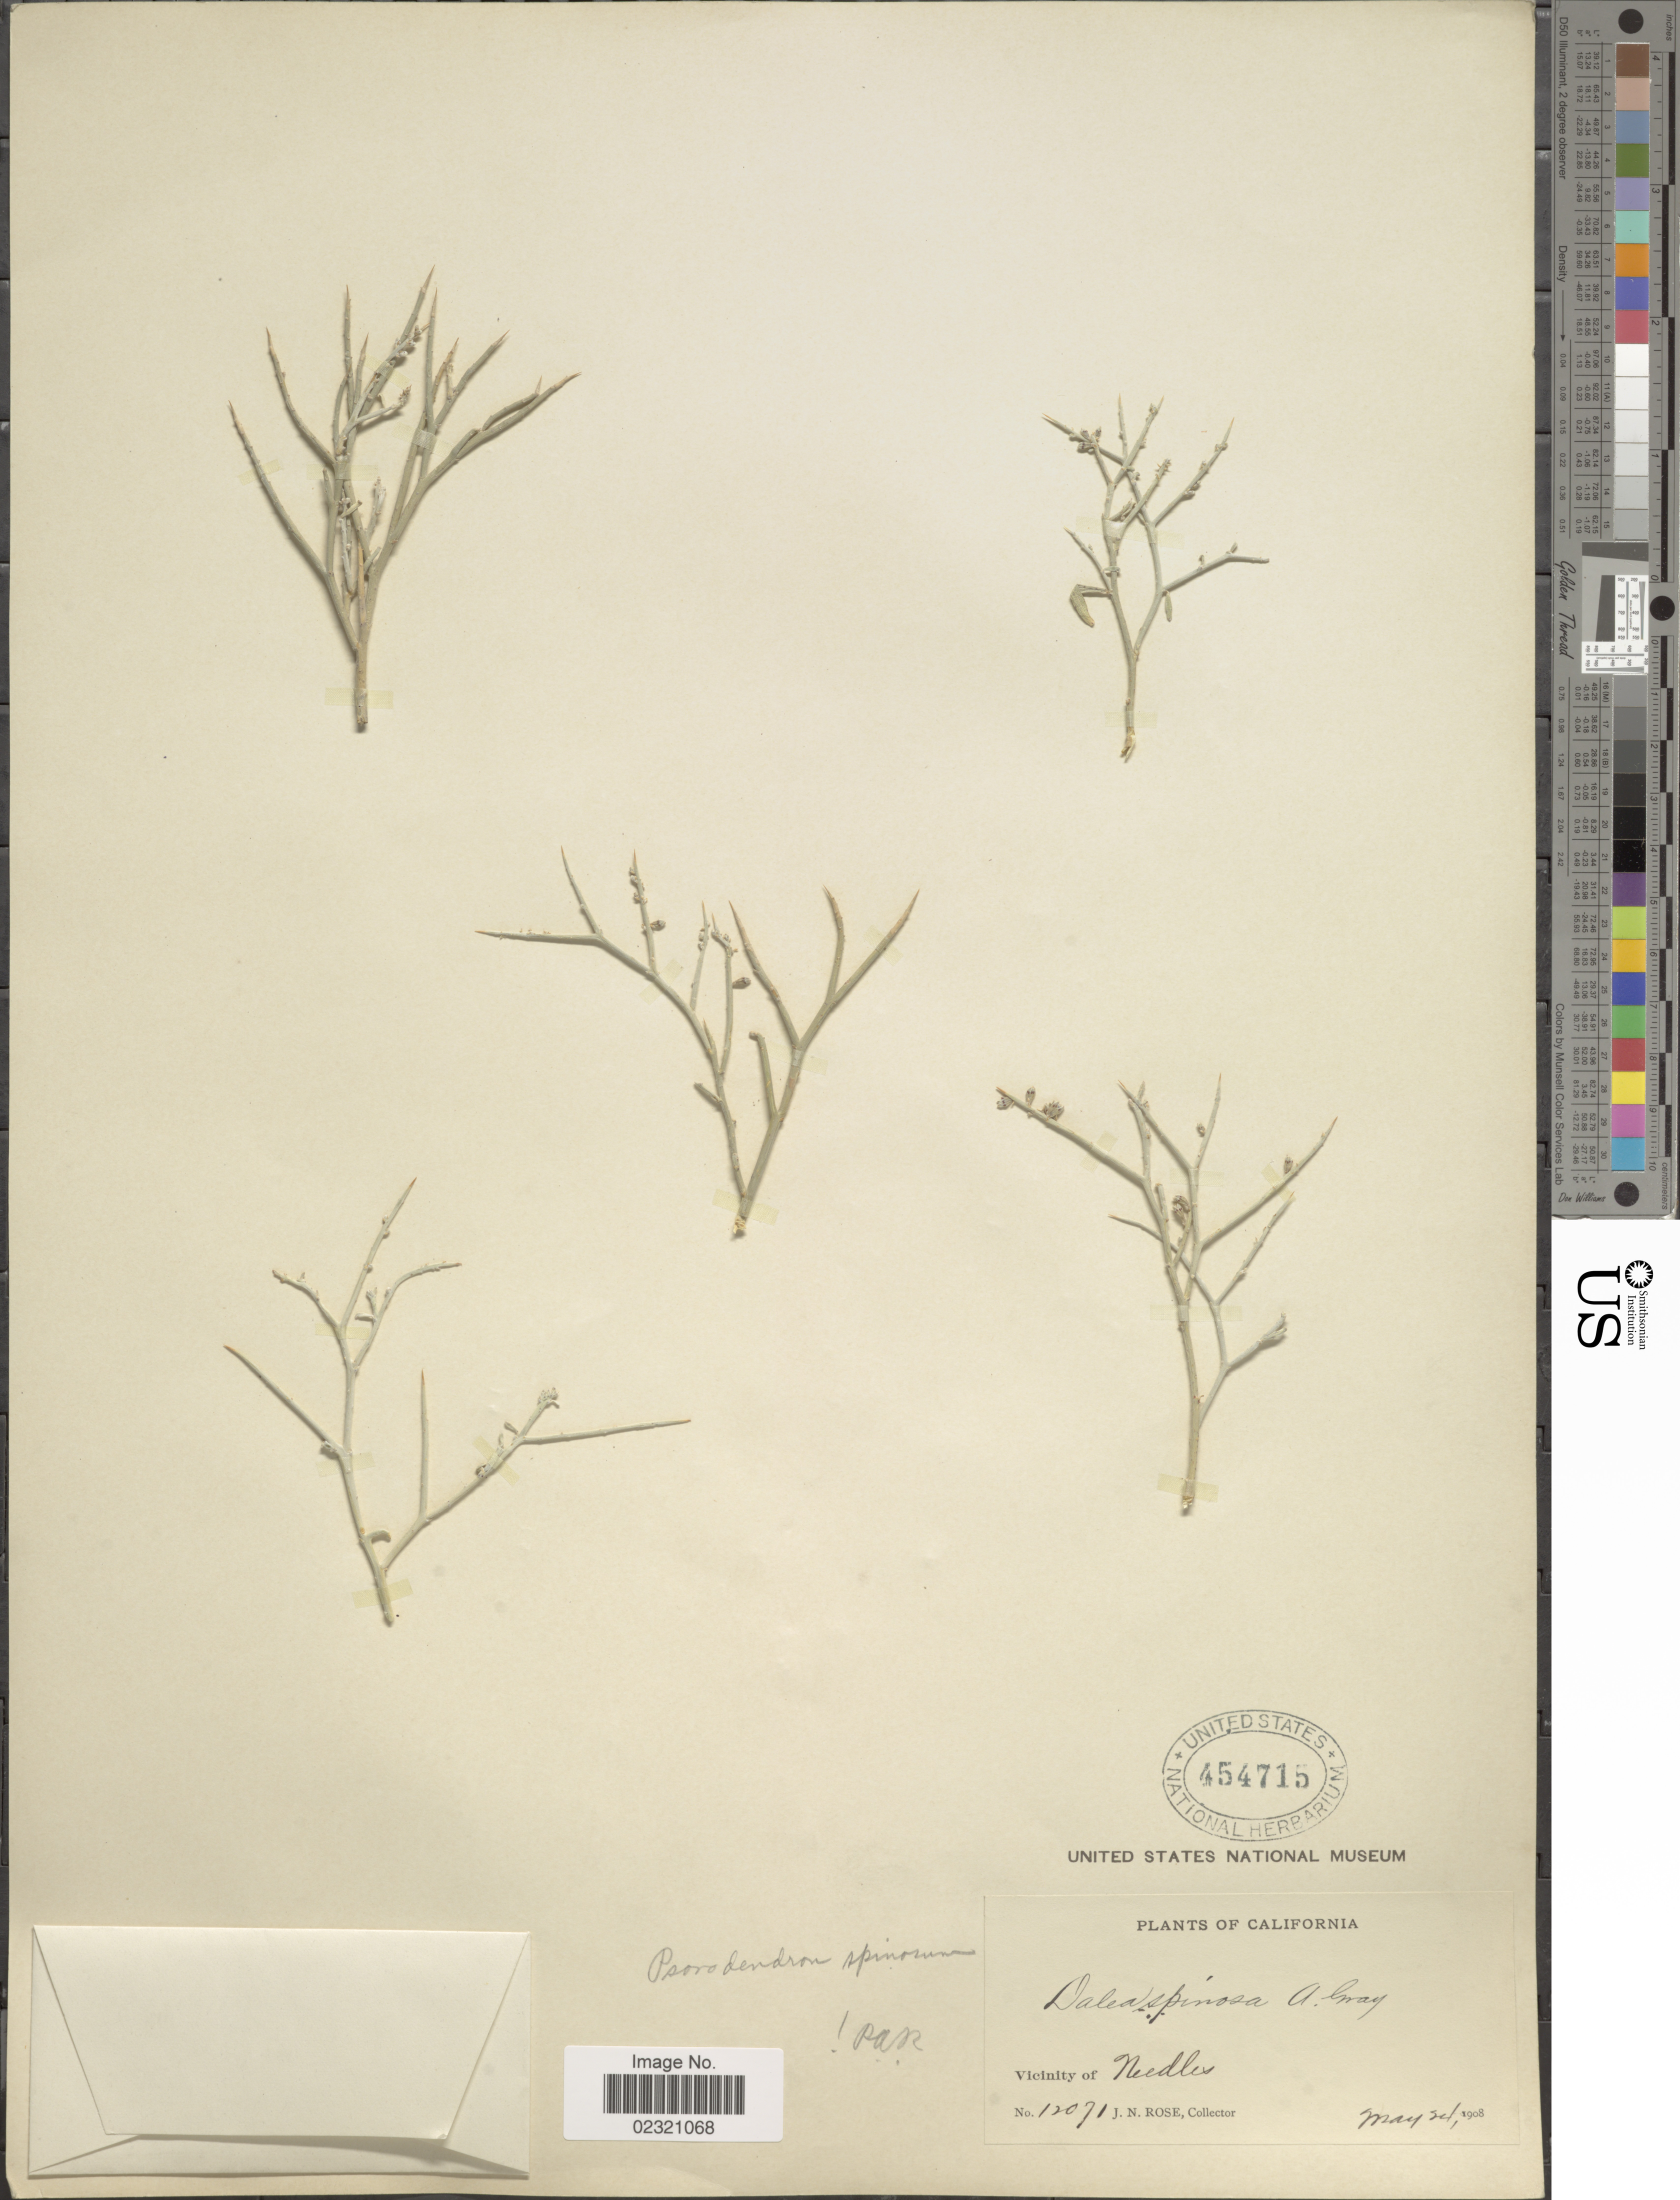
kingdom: Plantae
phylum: Tracheophyta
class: Magnoliopsida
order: Fabales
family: Fabaceae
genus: Psorothamnus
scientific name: Psorothamnus spinosus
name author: (A. Gray) Barneby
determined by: Strong, M. T., (US), Smithsonian Institution - National Museum of Natural History (UNITED STATES)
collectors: J. N. Rose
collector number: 12071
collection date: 1908-05-24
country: United States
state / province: California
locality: Vicinity of Needlex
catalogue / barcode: US 454715